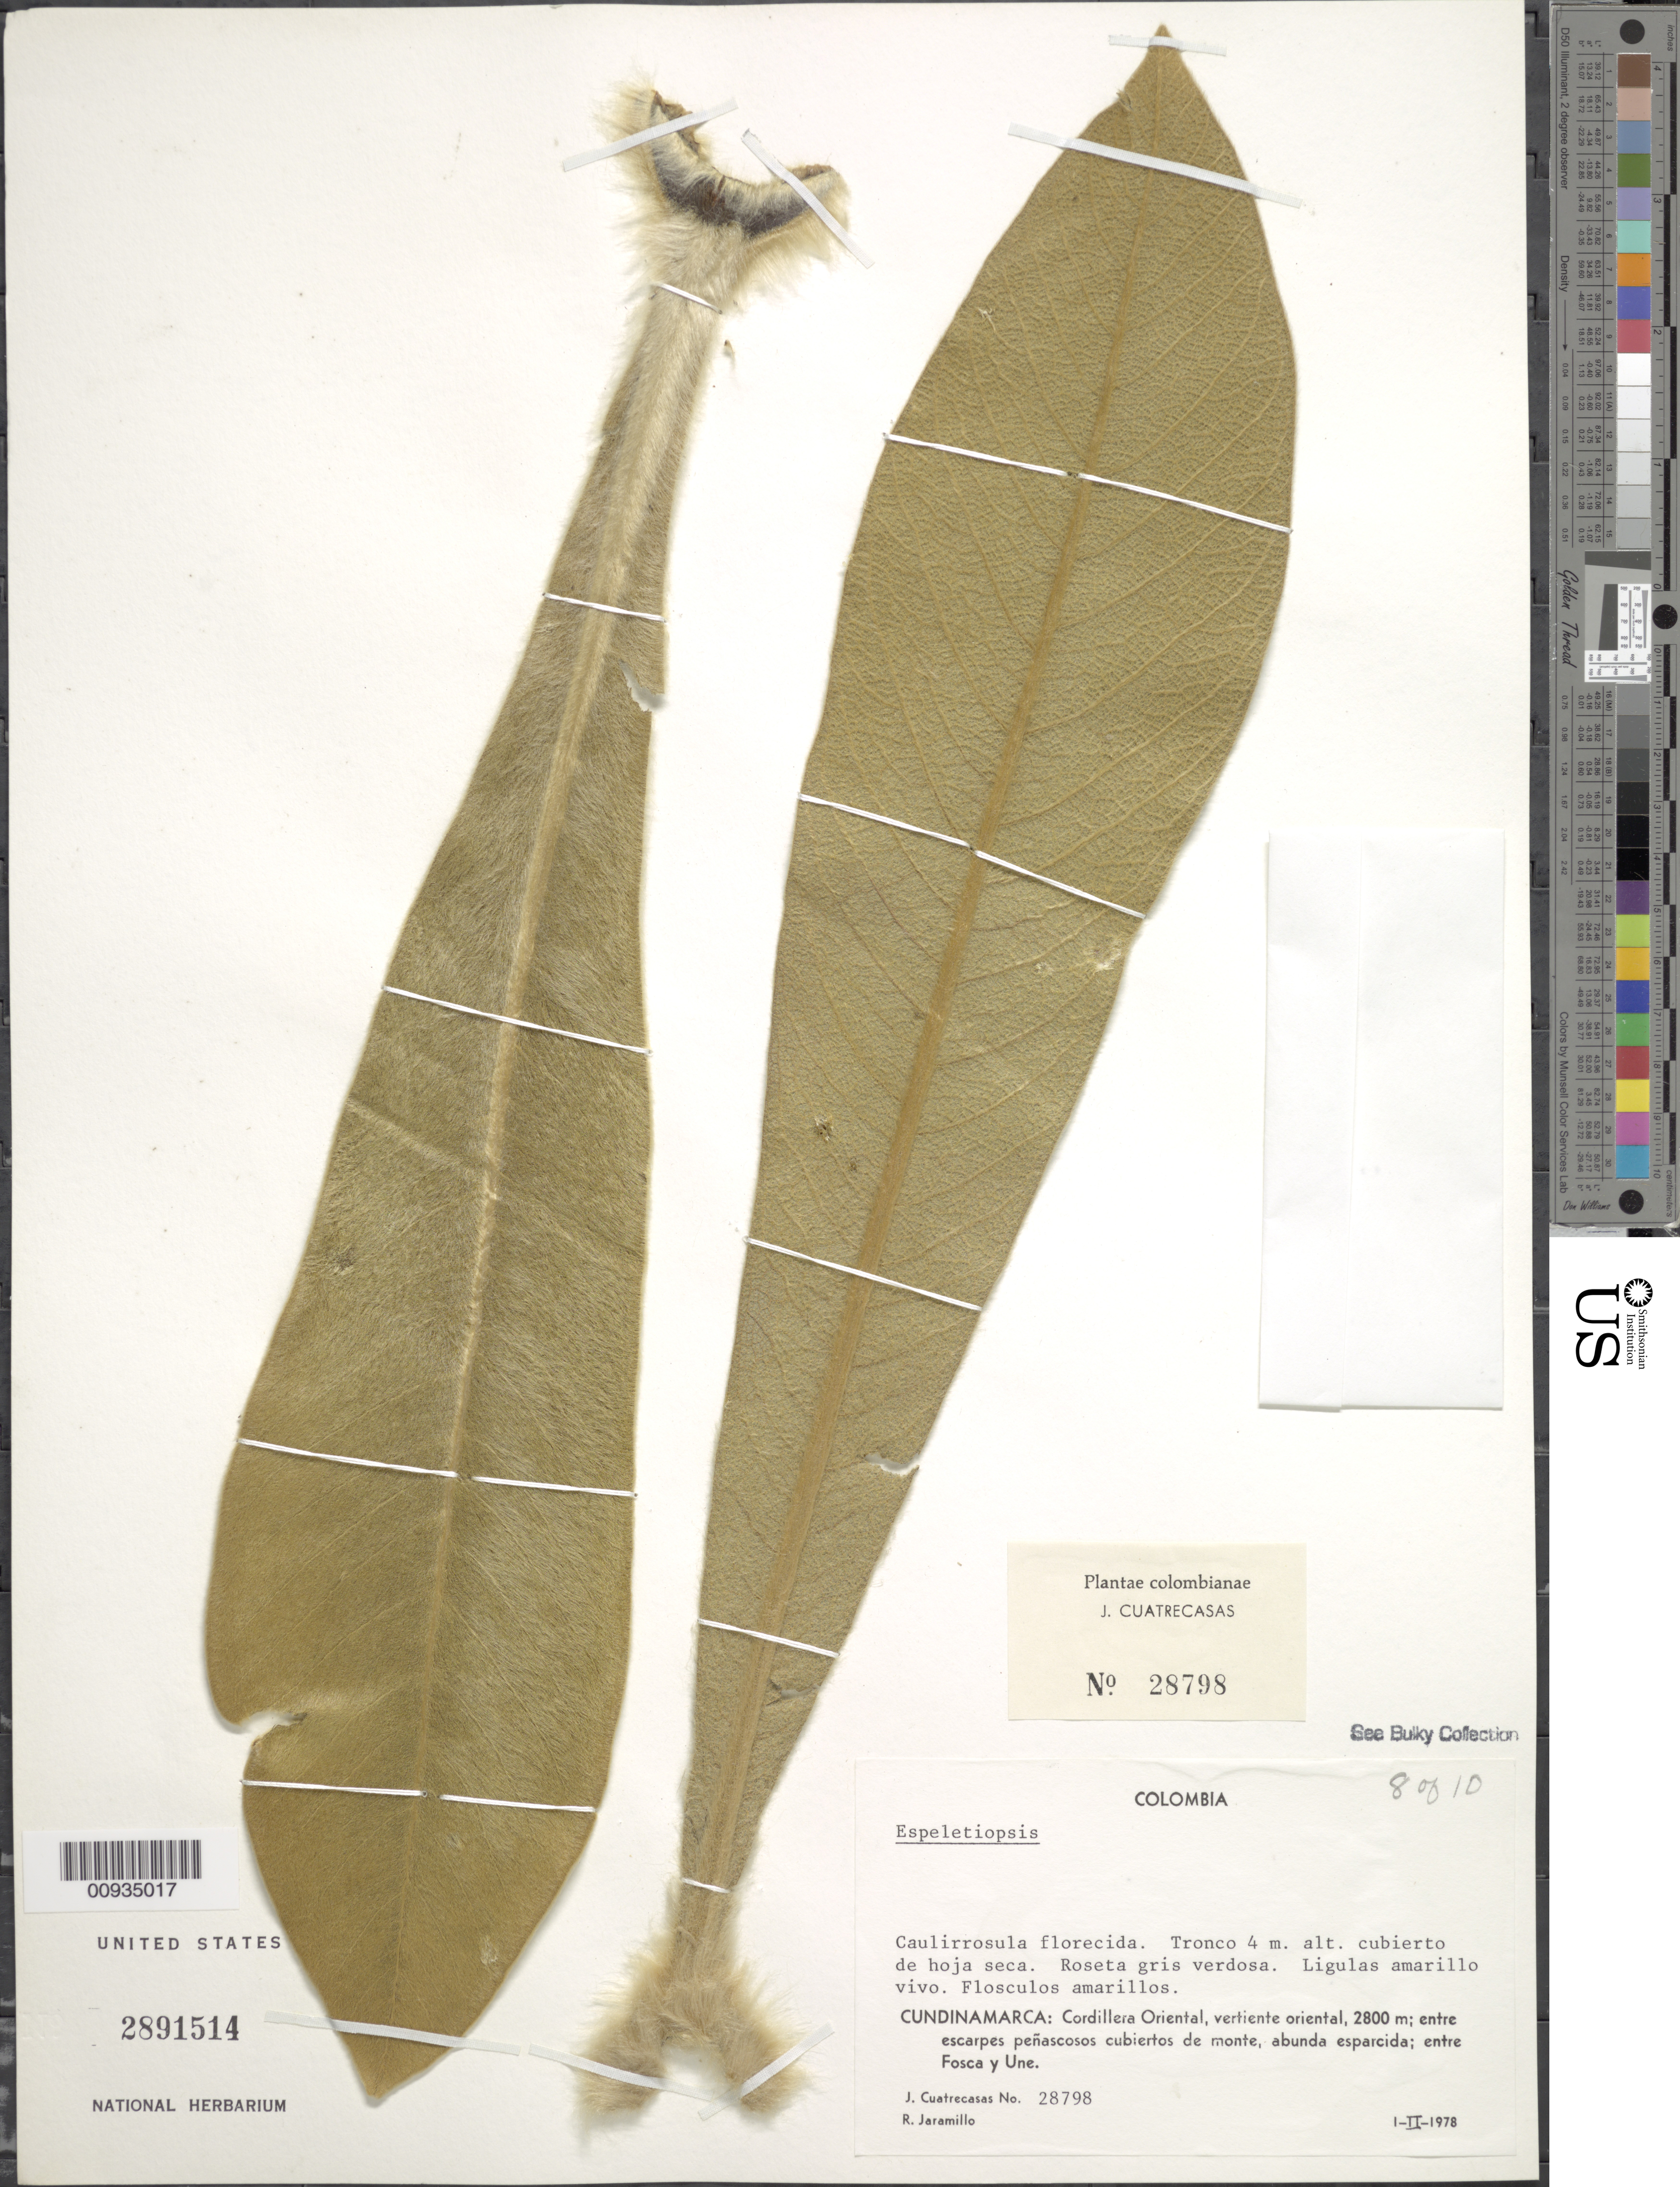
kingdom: Plantae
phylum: Tracheophyta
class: Magnoliopsida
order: Asterales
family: Asteraceae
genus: Espeletiopsis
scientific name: Espeletiopsis sp.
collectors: J. Cuatrecasas & R. Jaramillo M.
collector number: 28798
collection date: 1978-02-01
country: Colombia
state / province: Cundinamarca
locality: Cordillera Oriental, vertiente oriental, entre Fosca y Une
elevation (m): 2800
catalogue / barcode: US 2891514